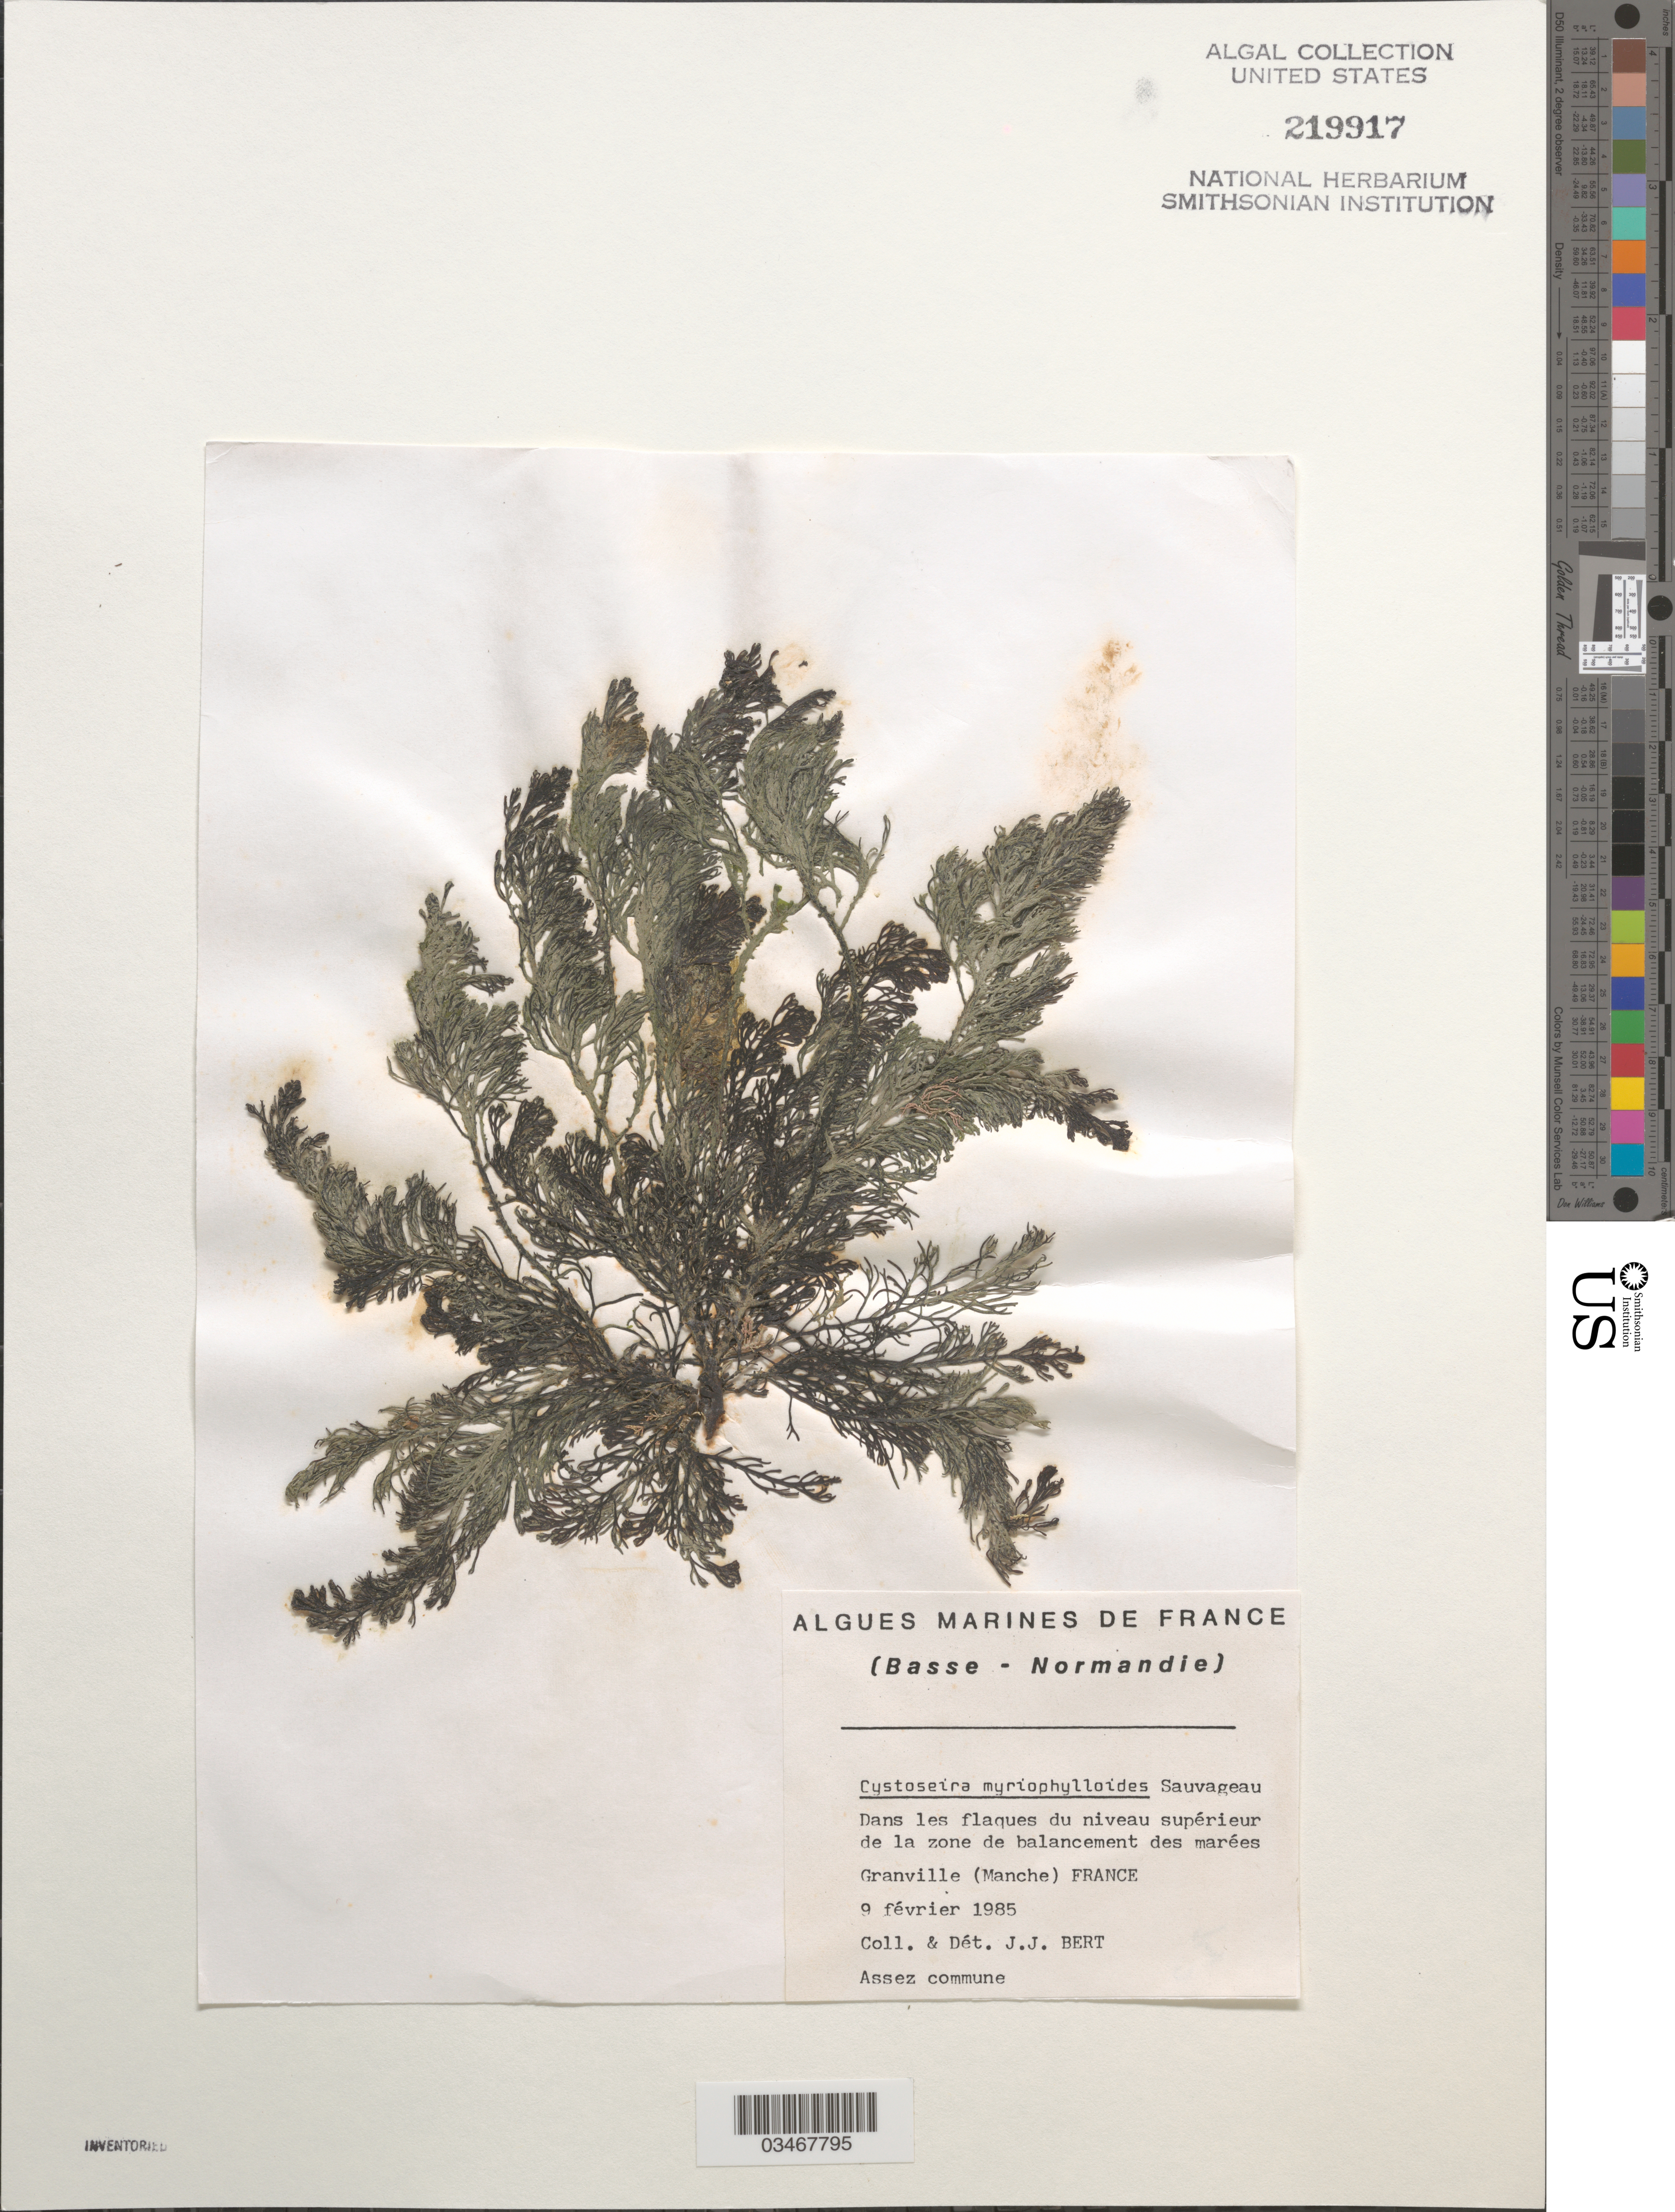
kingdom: Chromista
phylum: Ochrophyta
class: Phaeophyceae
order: Fucales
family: Sargassaceae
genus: Cystoseira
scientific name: Cystoseira humilis var. myriophylloides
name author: (Sauvageau) J.H.Price & D.M. John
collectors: J. Bert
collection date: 1985-02-09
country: France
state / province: Normandie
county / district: Manche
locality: Granville. Assez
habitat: Dans les flaques du niveau superieur de la zone de balancement des marees.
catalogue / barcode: US 219917